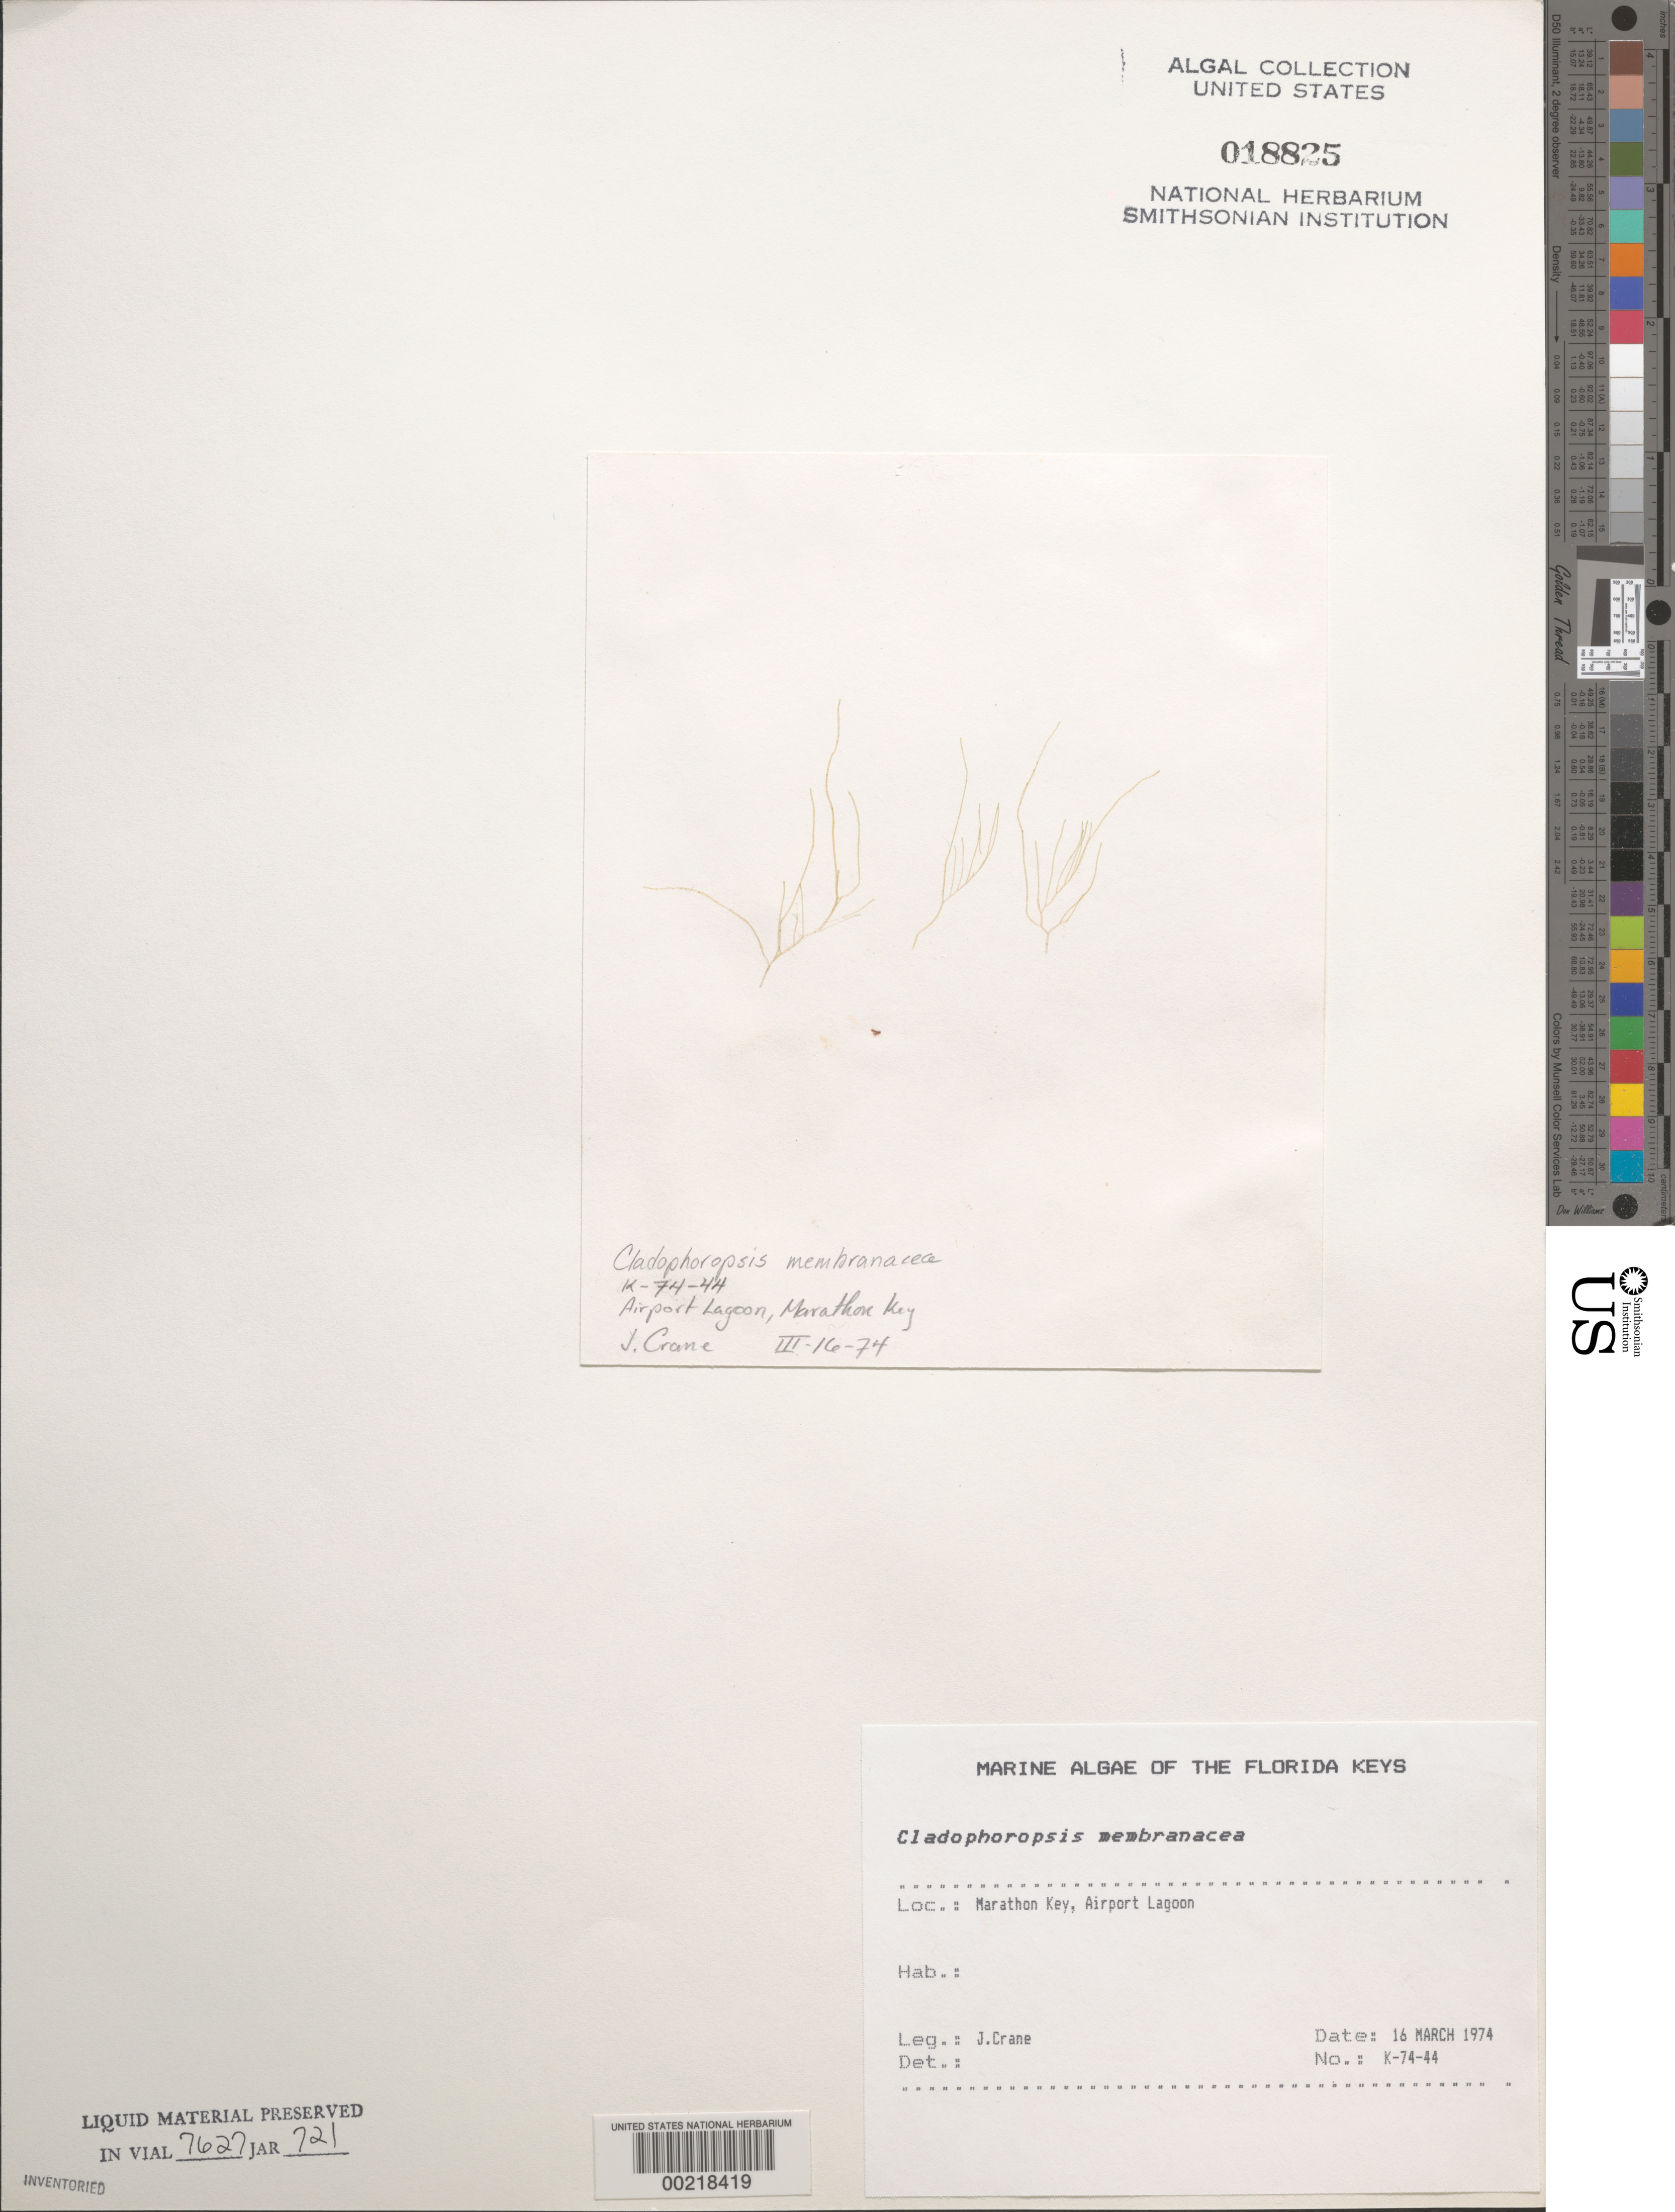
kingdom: Plantae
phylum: Chlorophyta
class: Ulvophyceae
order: Cladophorales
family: Cladophoraceae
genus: Cladophora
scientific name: Cladophora membranacea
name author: (C. Agardh) Kütz.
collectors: J. Crane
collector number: K-74-44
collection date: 1974-03-16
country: United States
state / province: Florida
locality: The Florida Keys. Marathon Key, Airport Lagoon.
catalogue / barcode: US 18825